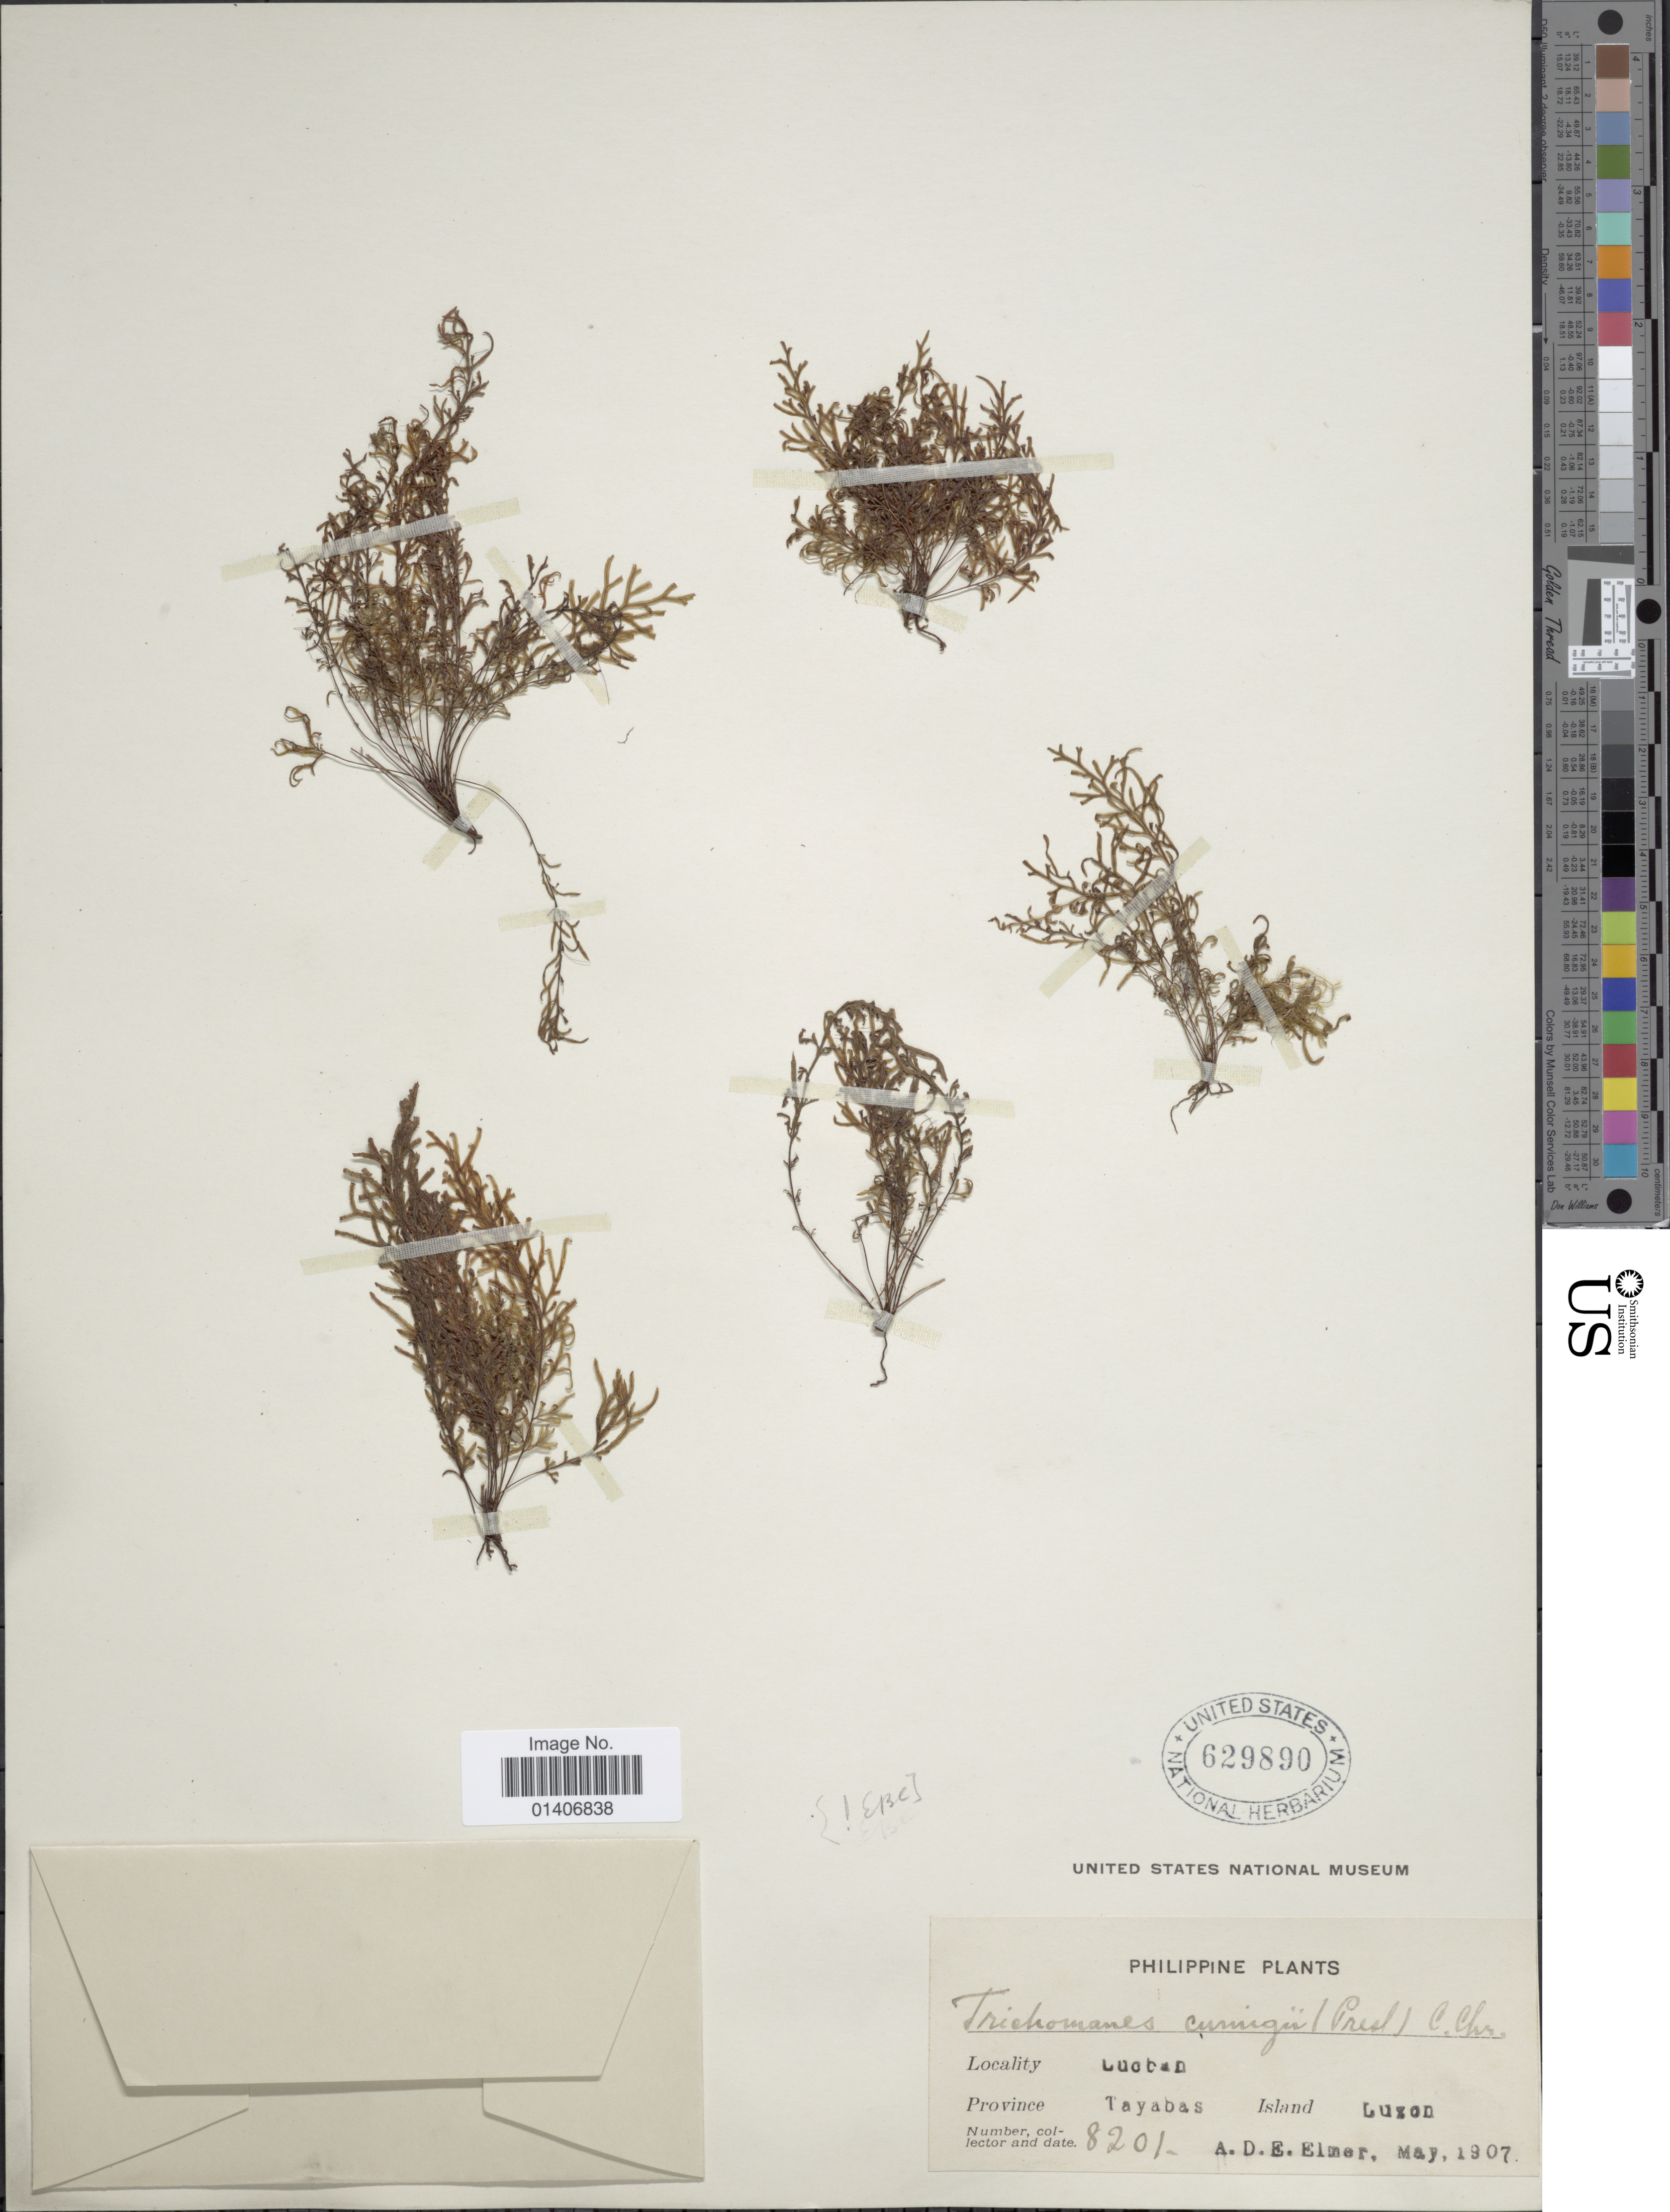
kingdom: Plantae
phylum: Tracheophyta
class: Polypodiopsida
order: Hymenophyllales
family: Hymenophyllaceae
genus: Abrodictyum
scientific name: Abrodictyum cumingii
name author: C. Presl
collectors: A. D. E. Elmer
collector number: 8201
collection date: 1907-05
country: Philippines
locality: Lucban, Province Tayabas, Island Luzon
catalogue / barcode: US 629890